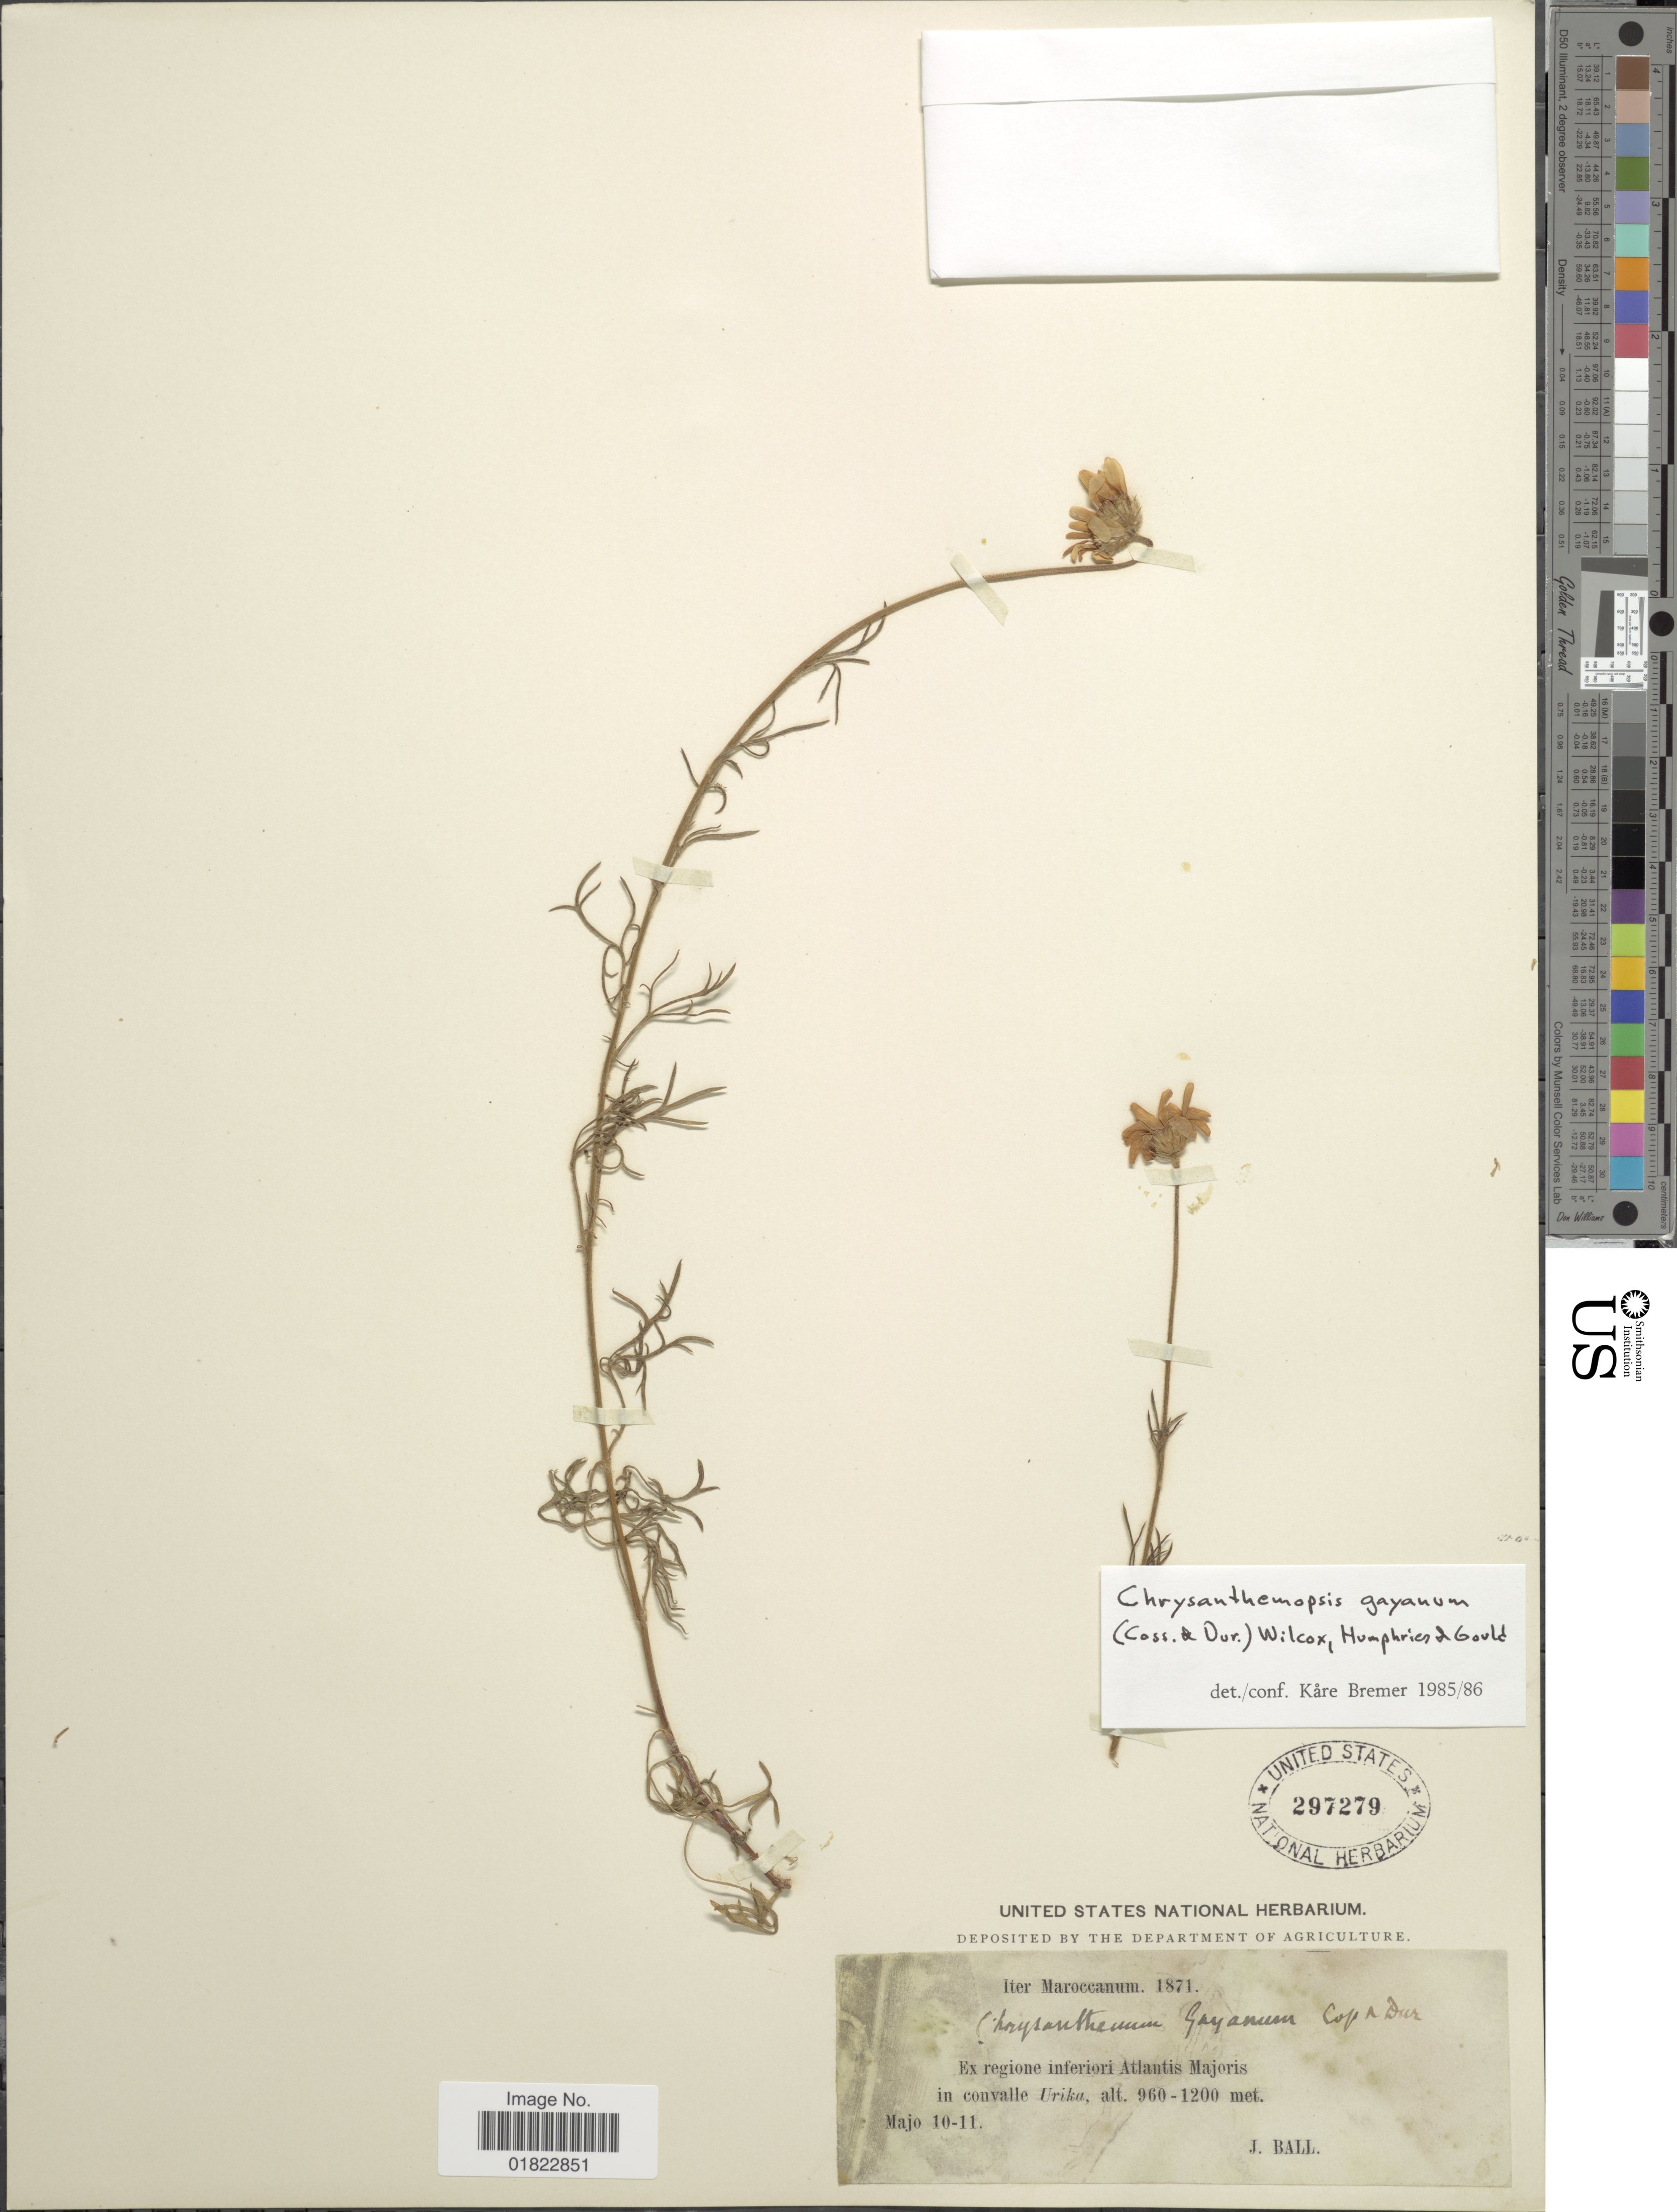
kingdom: Plantae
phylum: Tracheophyta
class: Magnoliopsida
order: Asterales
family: Asteraceae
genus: Chrysanthemum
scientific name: Chrysanthemum gayanum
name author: (Brot.) B.H. Wilcox et al.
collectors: J. Ball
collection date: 1871-05-10/1871-05-11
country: Morocco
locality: Regione inferiori Atlantis Majoris, in convalle Uirka.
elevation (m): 960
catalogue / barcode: US 297279